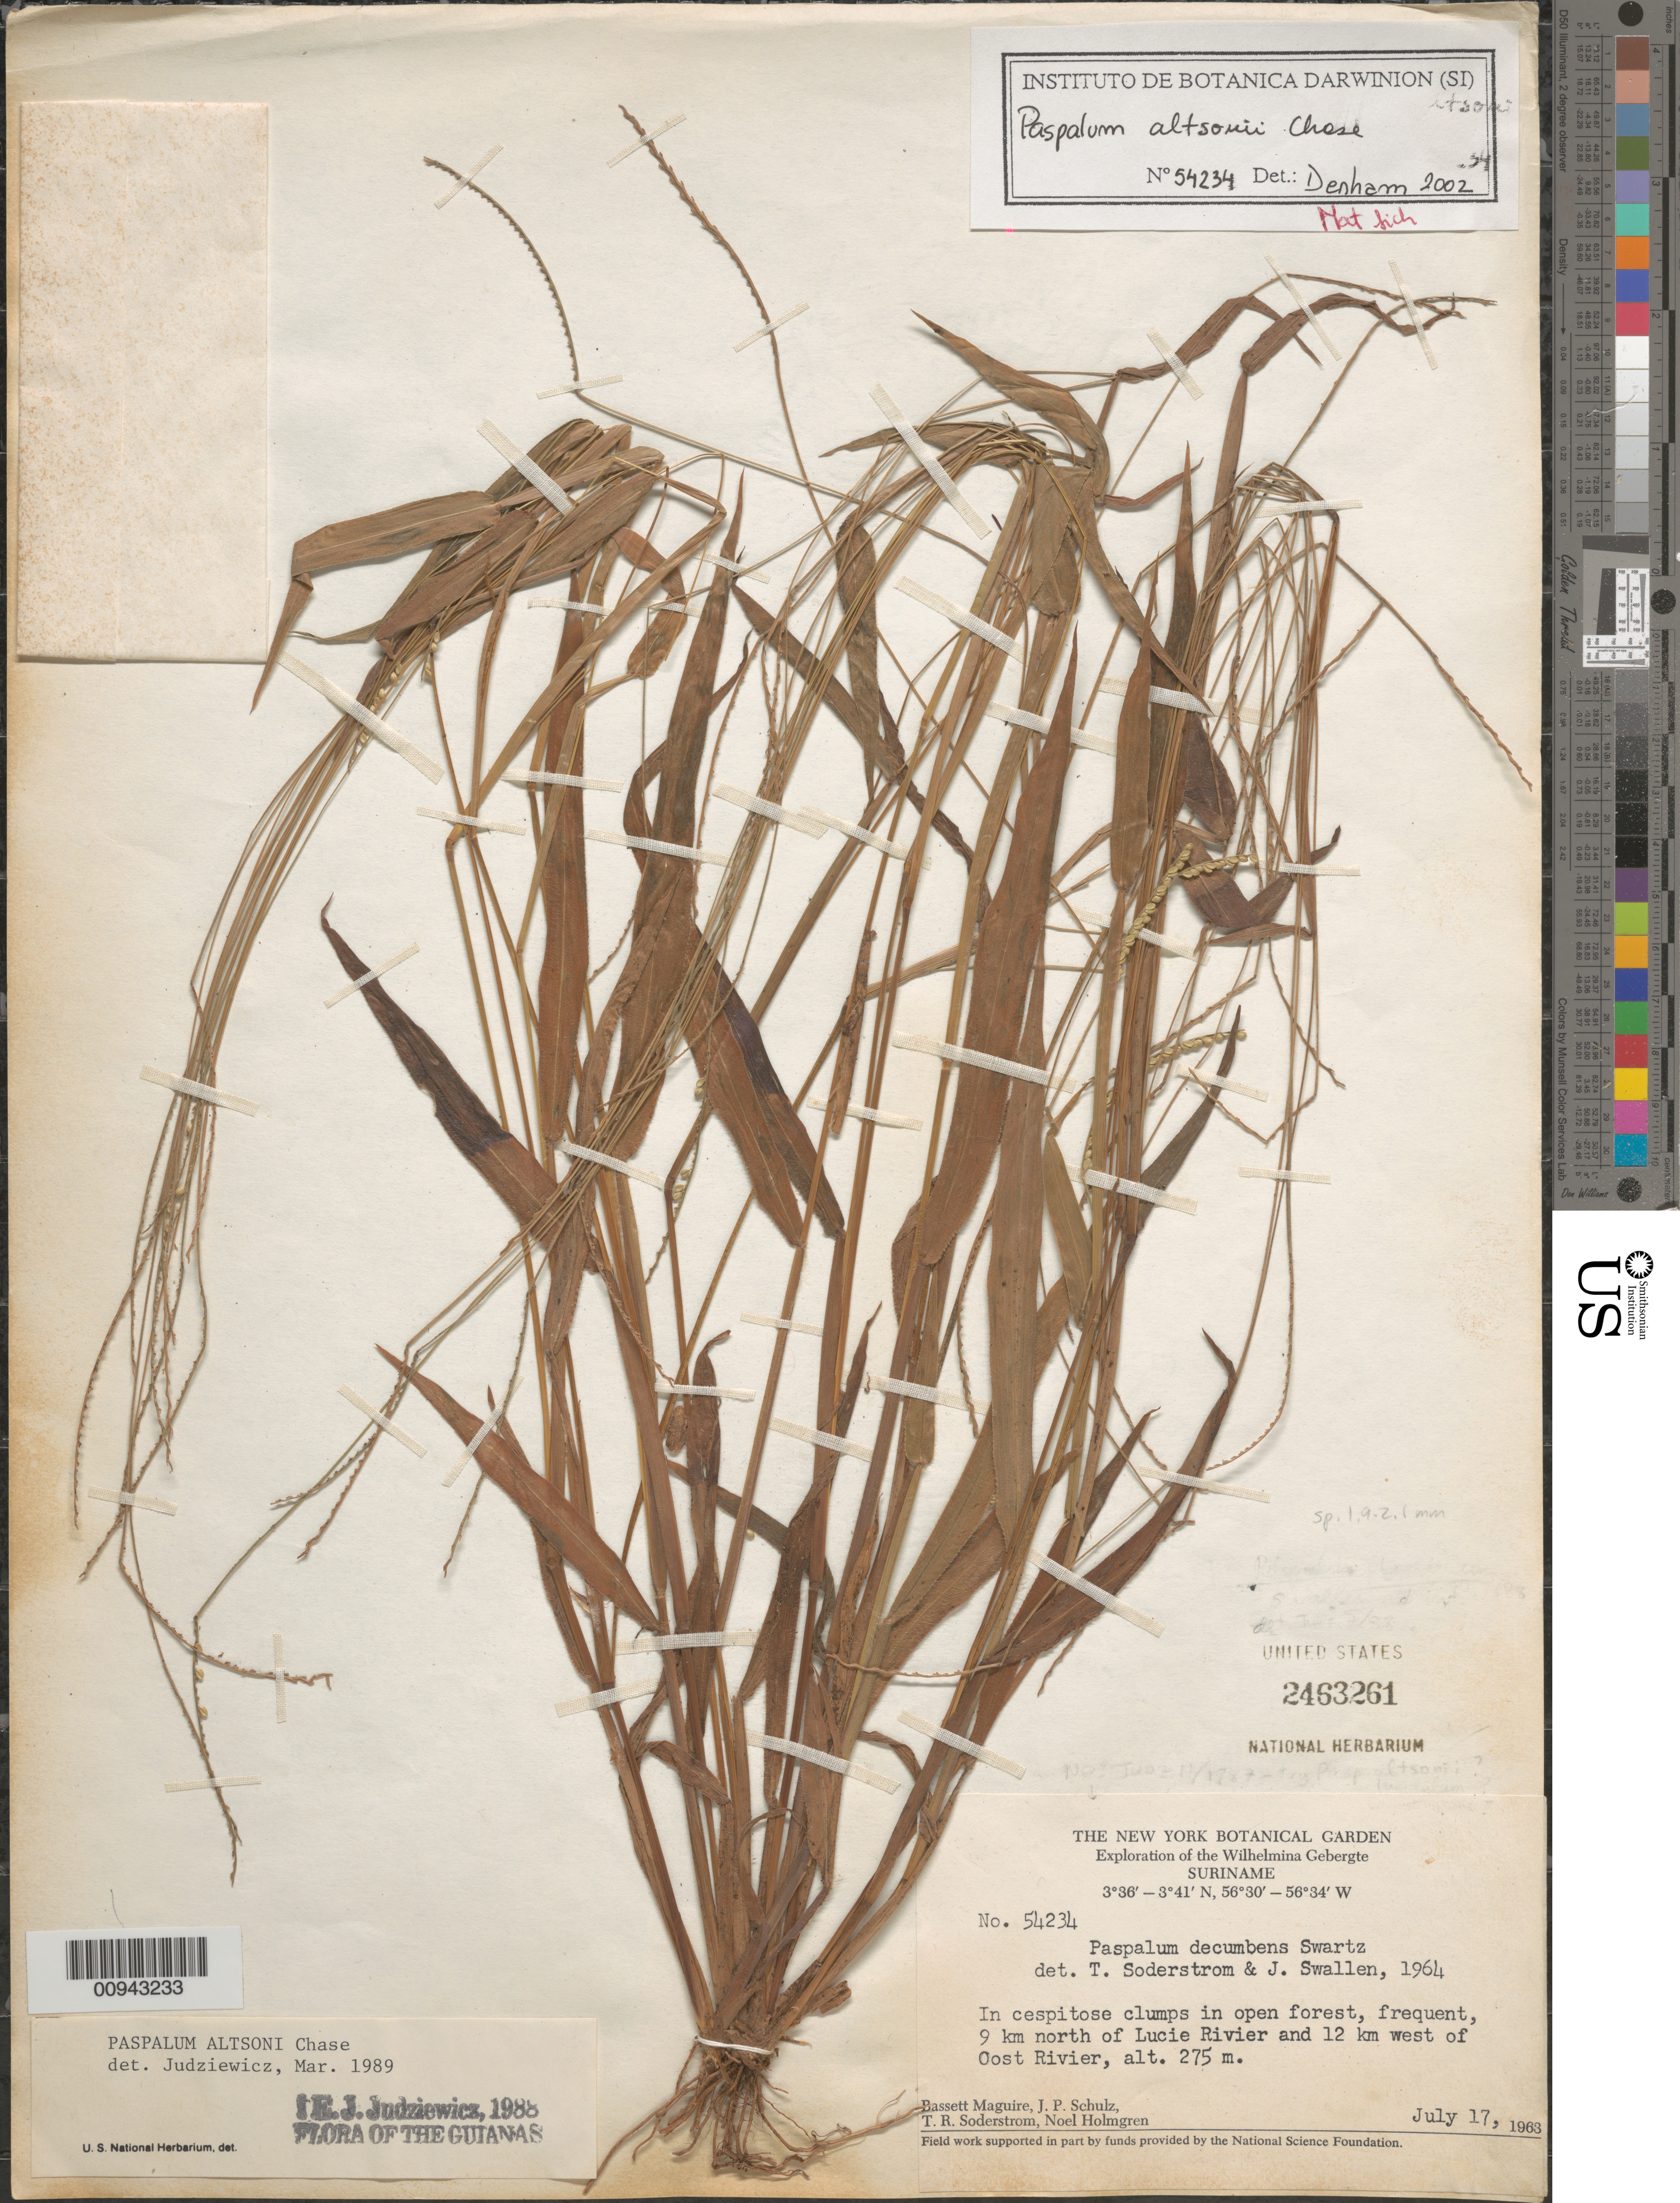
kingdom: Plantae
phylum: Tracheophyta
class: Liliopsida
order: Poales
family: Poaceae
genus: Paspalum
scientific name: Paspalum altsonii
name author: Chase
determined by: Dehman, --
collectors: B. Maguire, J. P. Schulz, T. R. Soderstrom & N. H. Holmgren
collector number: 54234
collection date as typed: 17-Jul-63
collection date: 1963-07-17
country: Suriname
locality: Lucie R., 9 km N of and 12 km W of Oost R., Wilhelmina Gebergte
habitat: Open forest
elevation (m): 275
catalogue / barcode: US 2463261